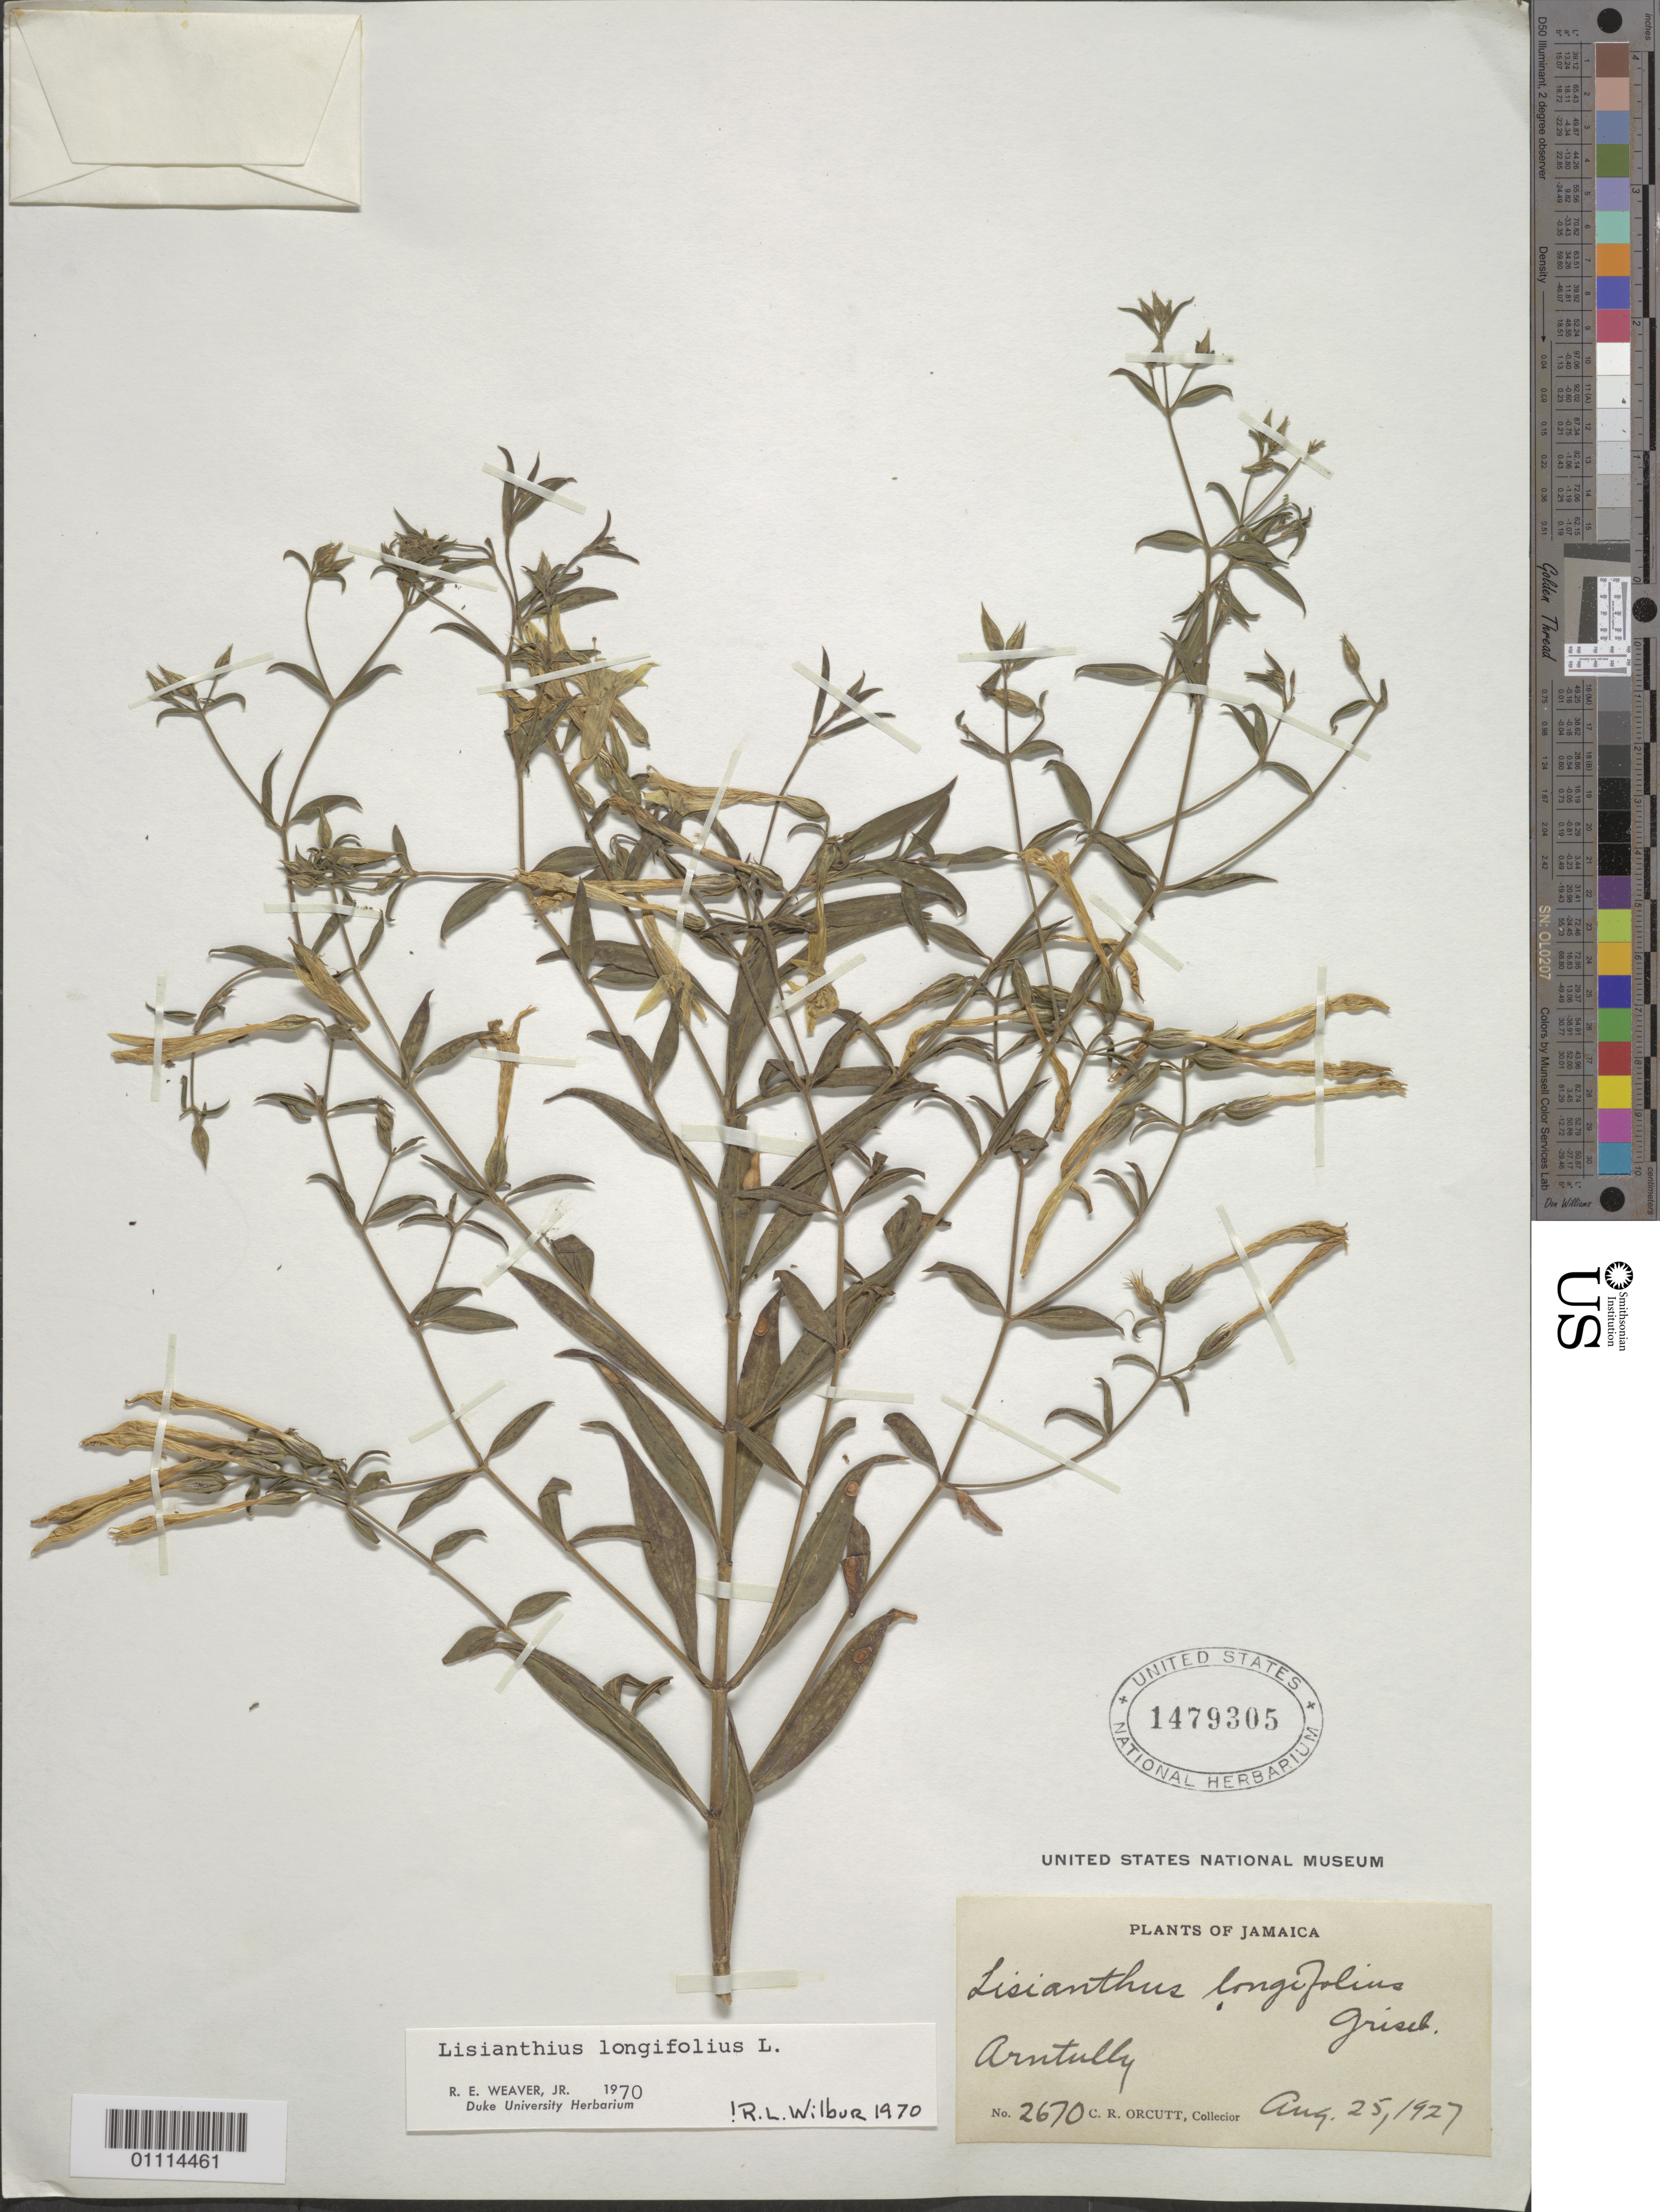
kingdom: Plantae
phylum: Tracheophyta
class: Magnoliopsida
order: Gentianales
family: Gentianaceae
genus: Lisianthius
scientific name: Lisianthius longifolius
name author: L.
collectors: C. R. Orcutt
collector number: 2670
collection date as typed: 25 Aug 1927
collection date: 1927-08-25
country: Jamaica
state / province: Saint Thomas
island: Jamaica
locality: Arntully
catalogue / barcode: US 1479305